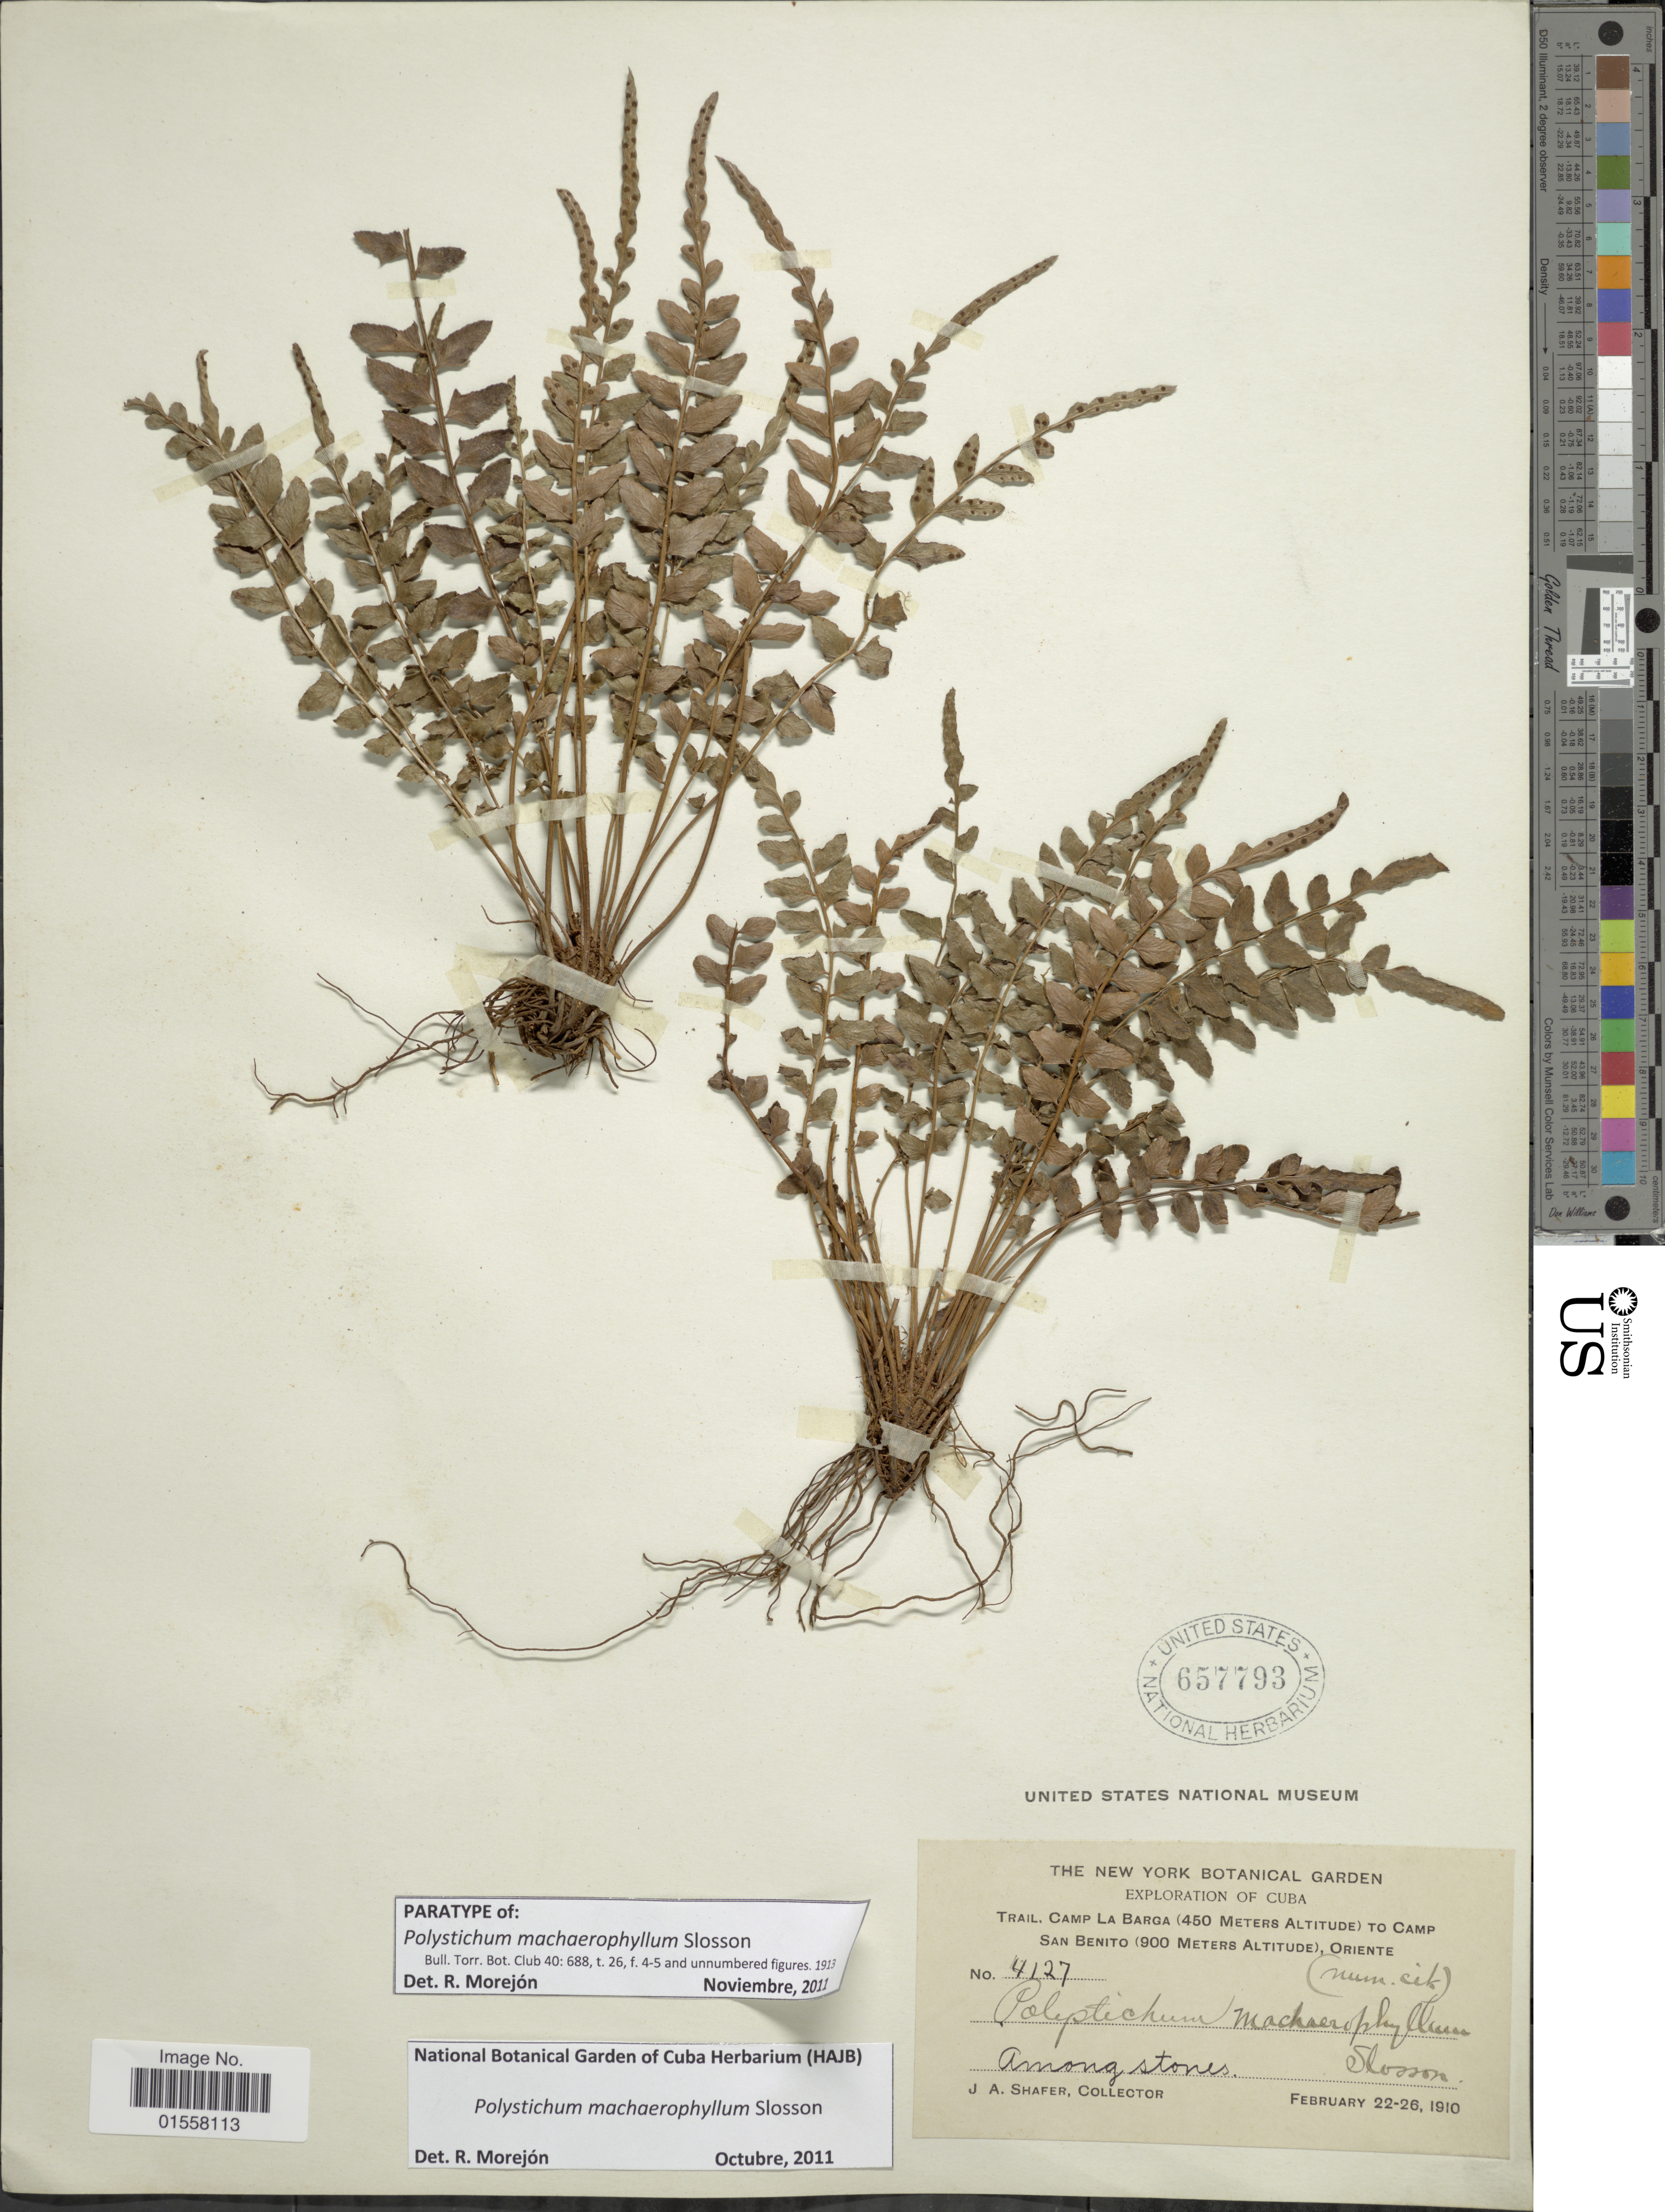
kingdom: Plantae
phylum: Tracheophyta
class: Polypodiopsida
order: Polypodiales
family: Dryopteridaceae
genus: Polystichum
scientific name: Polystichum machaerophyllum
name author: Sloss.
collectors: J. A. Shafer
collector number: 4127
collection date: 1910-02-22/1910-02-26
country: Cuba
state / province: Oriente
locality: Cuba, Trail Camp La Barga to Camp San Benito, Oriente.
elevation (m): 450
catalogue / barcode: US 657793